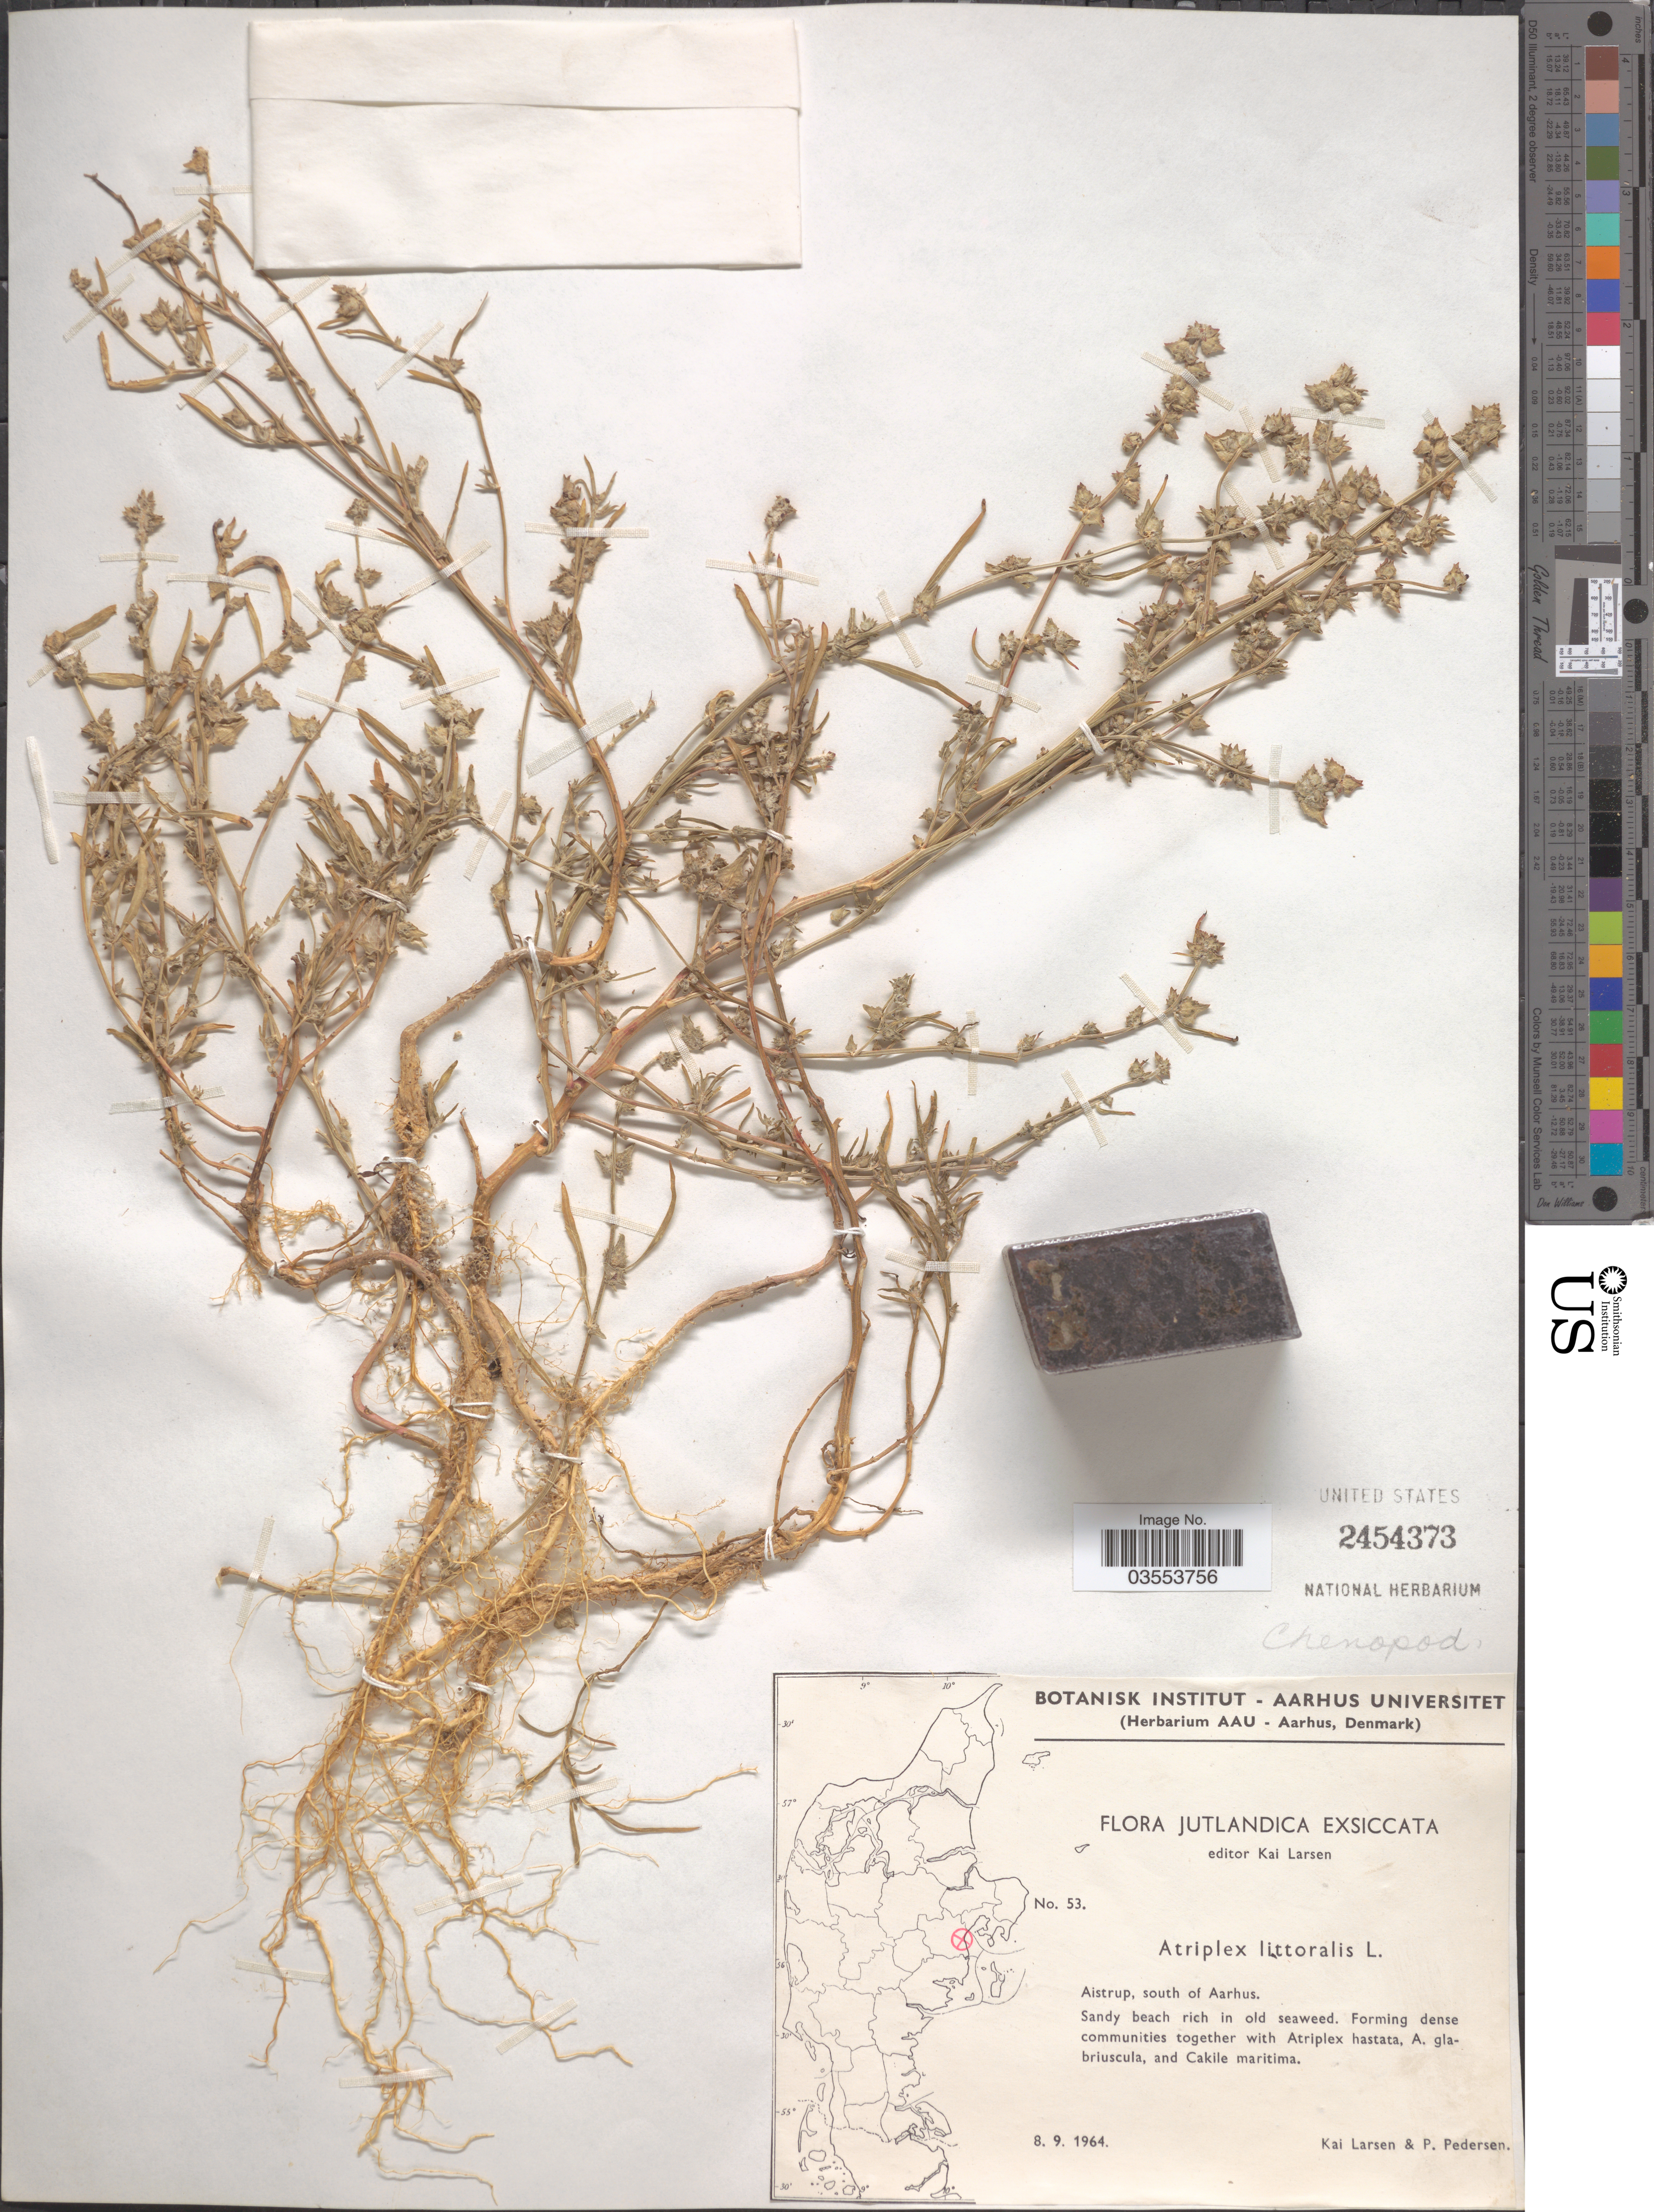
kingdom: Plantae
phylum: Tracheophyta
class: Magnoliopsida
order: Caryophyllales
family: Amaranthaceae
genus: Atriplex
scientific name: Atriplex littoralis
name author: L.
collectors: K. Larsen & P. Pedersen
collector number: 53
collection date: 1964-09-08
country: Denmark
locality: Jutlandica. Aistrup, south of Aarhus.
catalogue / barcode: US 2454373